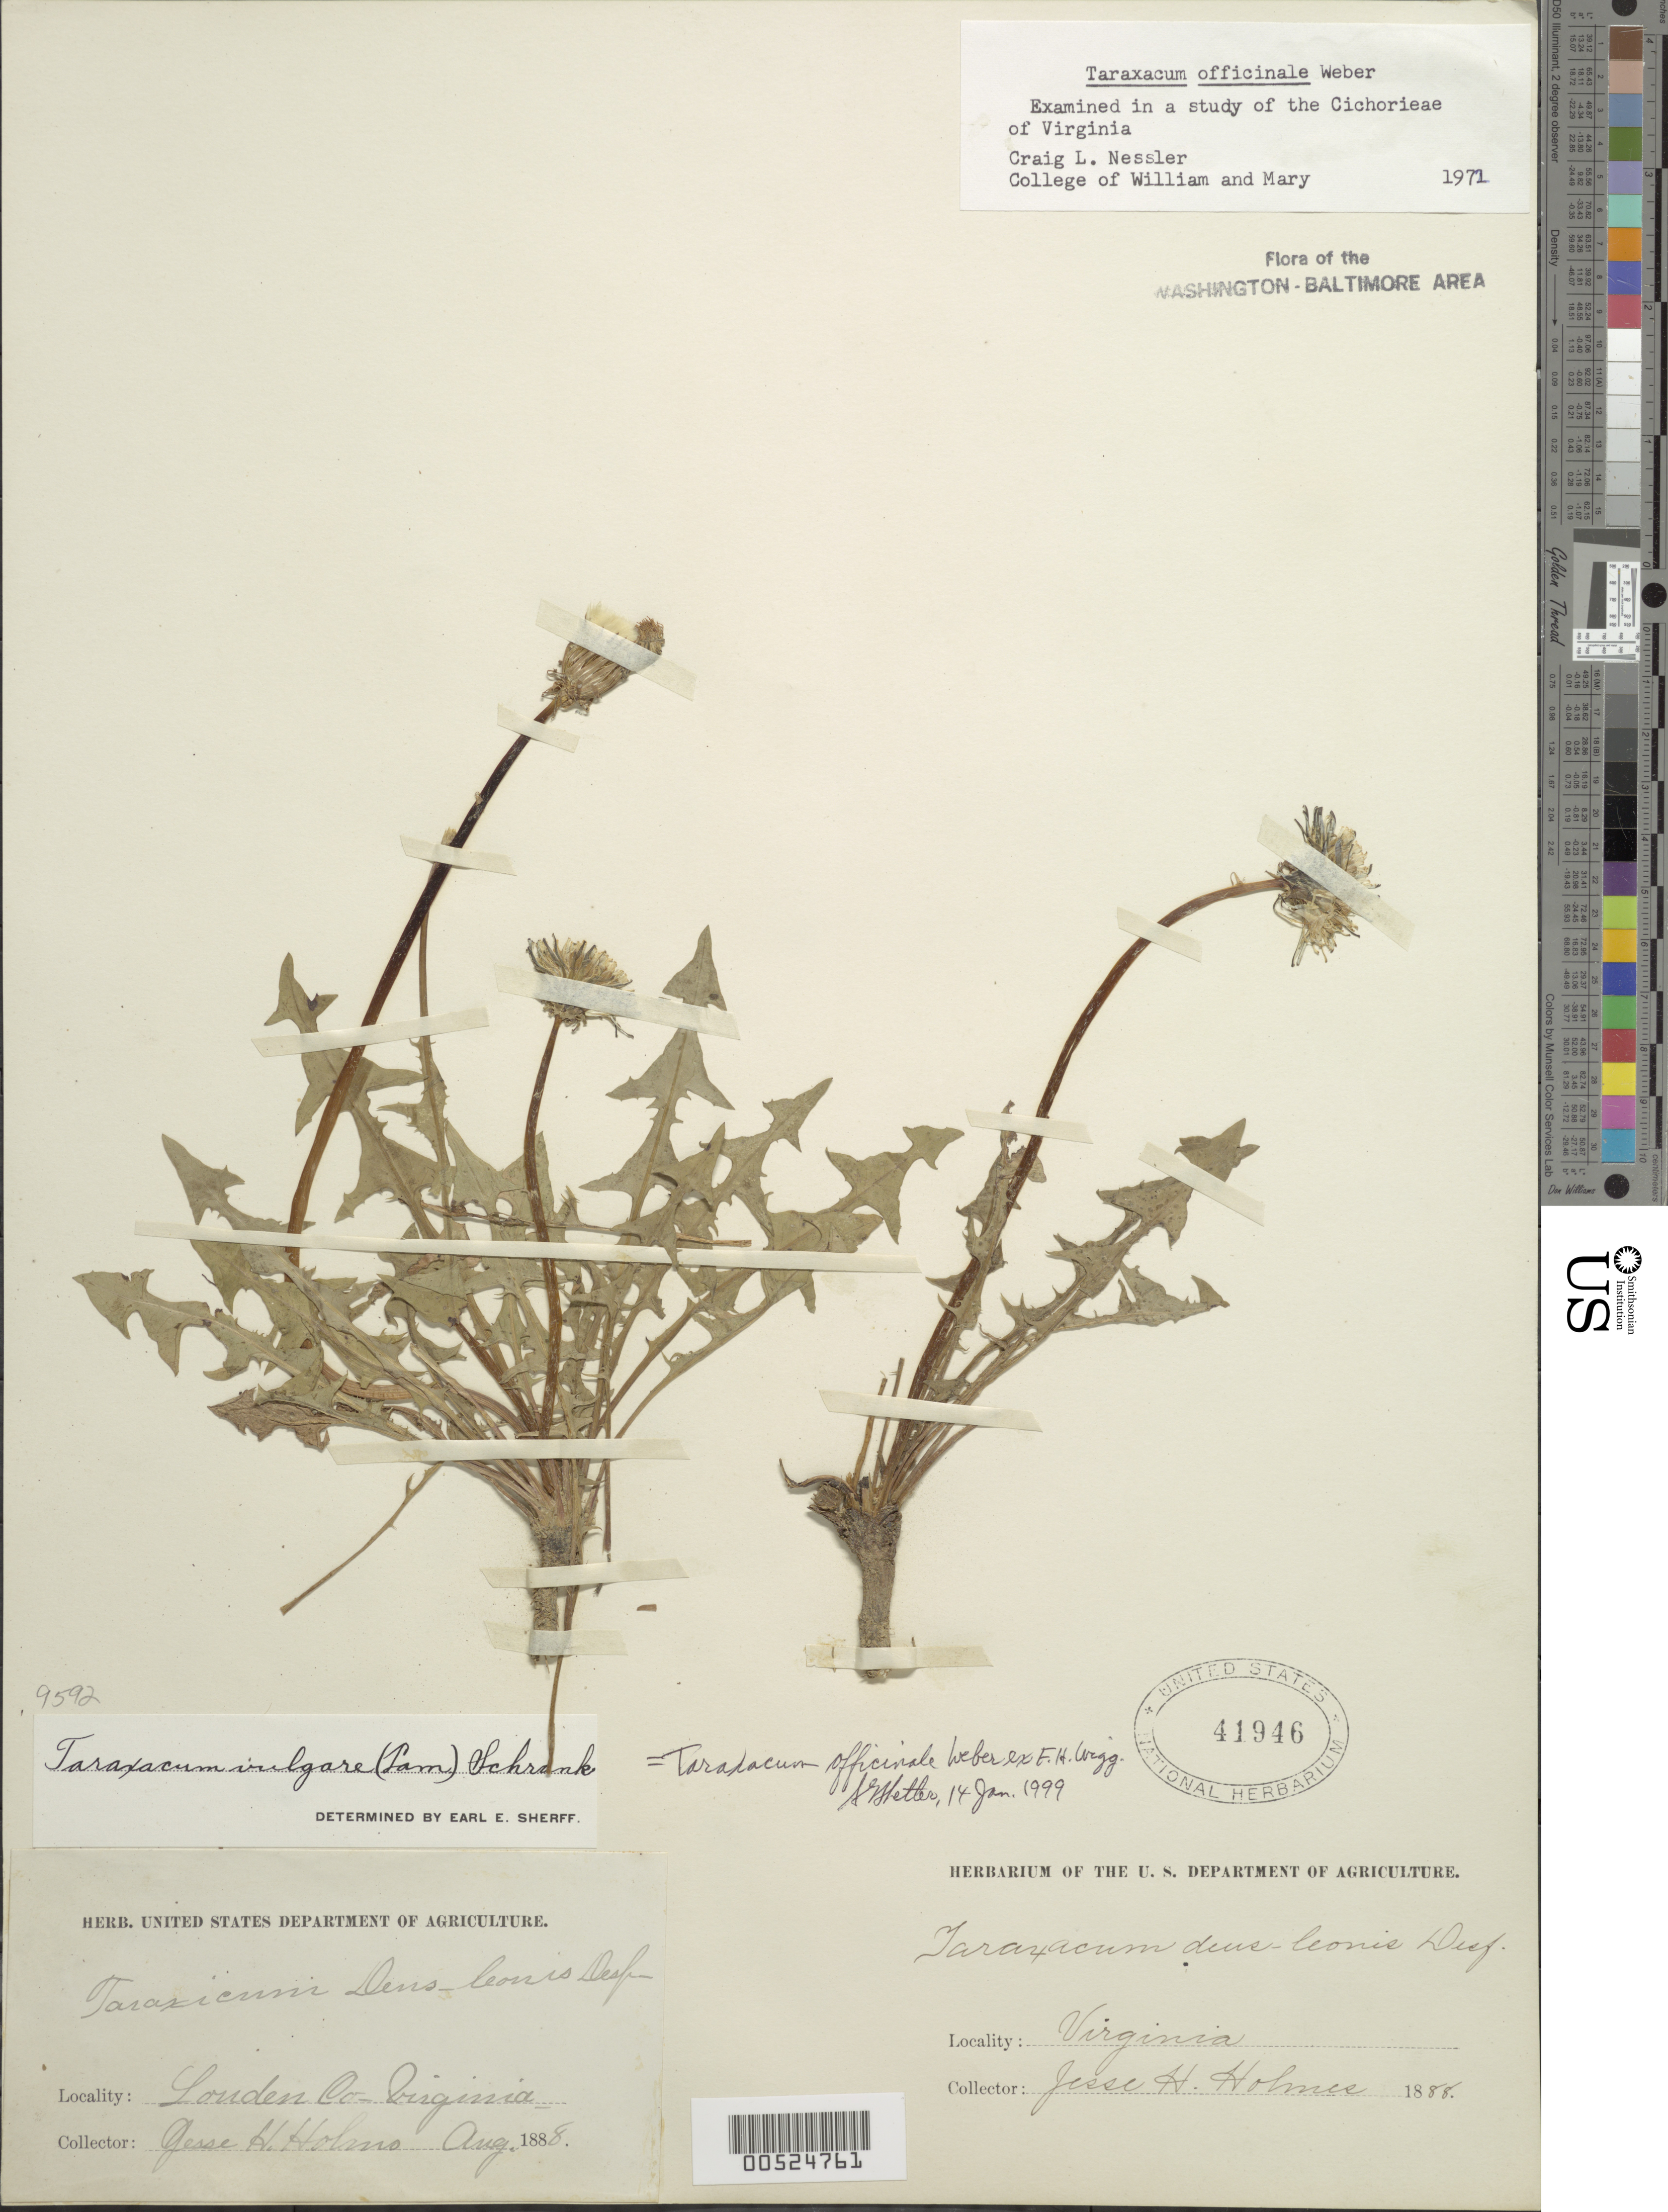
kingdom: Plantae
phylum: Tracheophyta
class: Magnoliopsida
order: Asterales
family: Asteraceae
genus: Taraxacum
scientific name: Taraxacum officinale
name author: G.H. Weber ex F.H. Wigg.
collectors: J. Holmes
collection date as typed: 1888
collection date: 1888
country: United States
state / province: Virginia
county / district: Loudoun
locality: No Locality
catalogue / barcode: US 41946